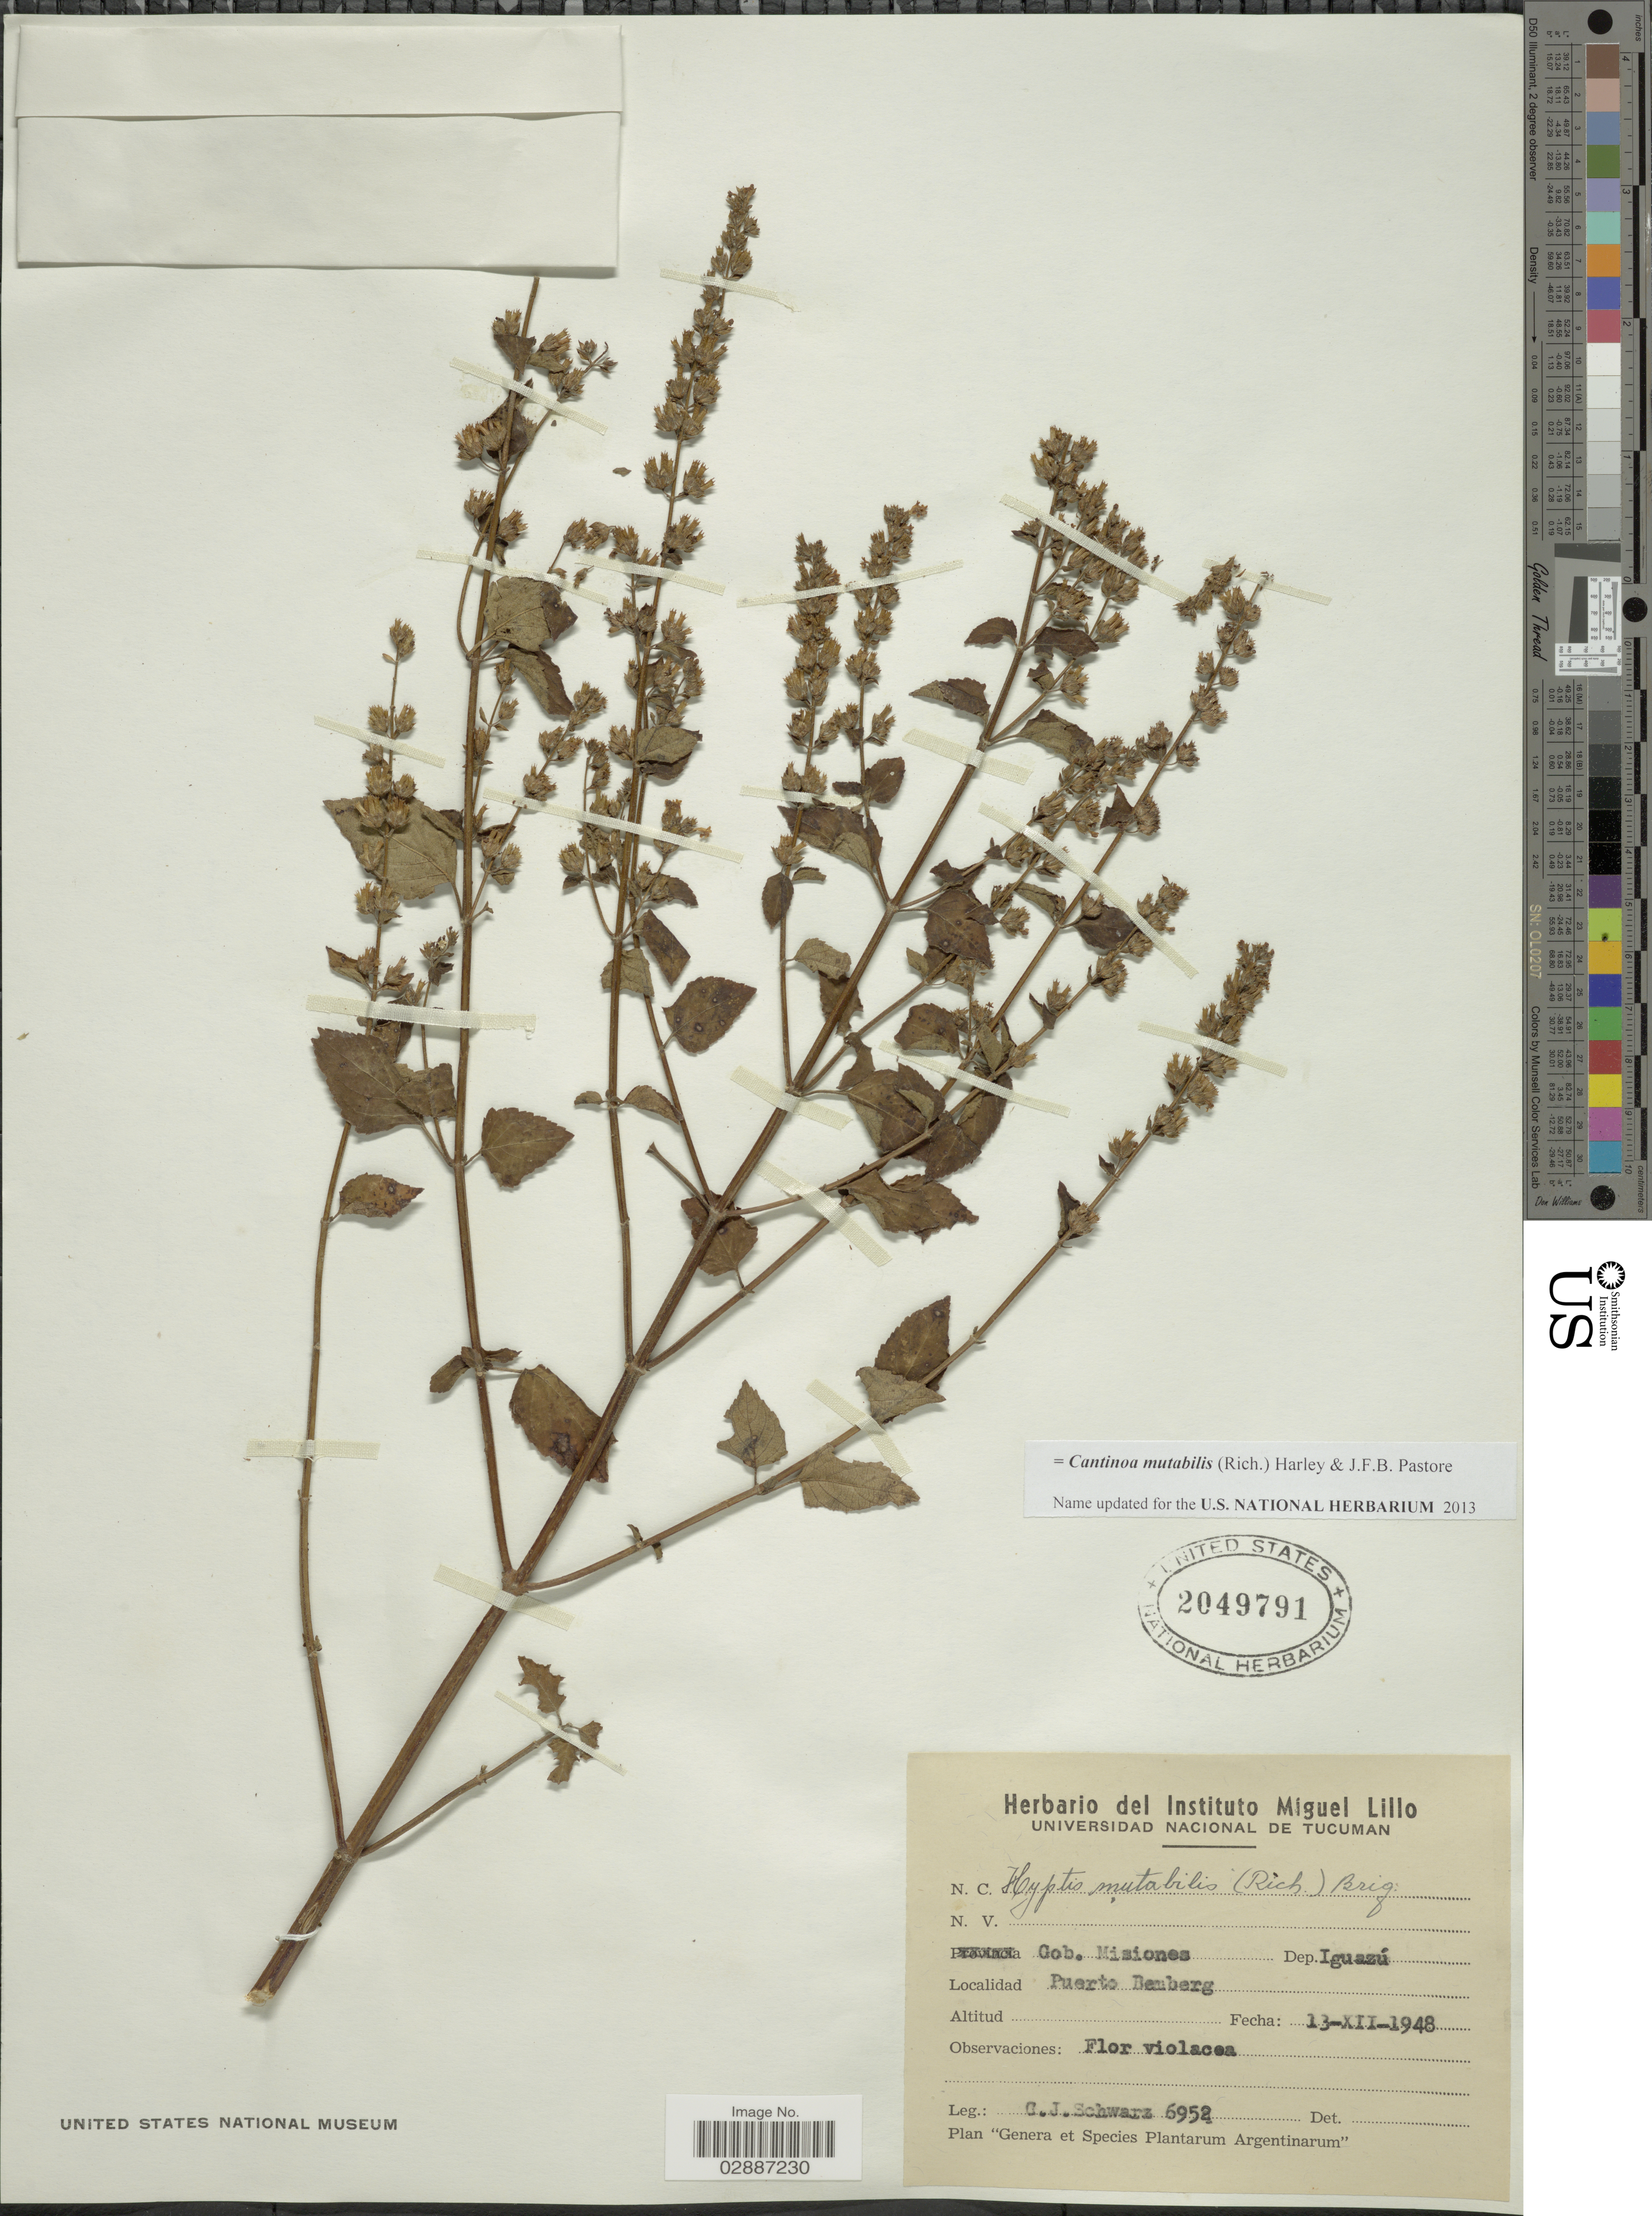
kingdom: Plantae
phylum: Tracheophyta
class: Magnoliopsida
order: Lamiales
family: Lamiaceae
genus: Cantinoa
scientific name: Cantinoa mutabilis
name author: (Epling) Harley & J.F.B. Pastore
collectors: G. J. Schwarz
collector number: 6952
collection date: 1948-12-13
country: Argentina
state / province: Misiones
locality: Gob. Misiones Dep. Iguazú. Puerto Bemberg.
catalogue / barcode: US 2049791